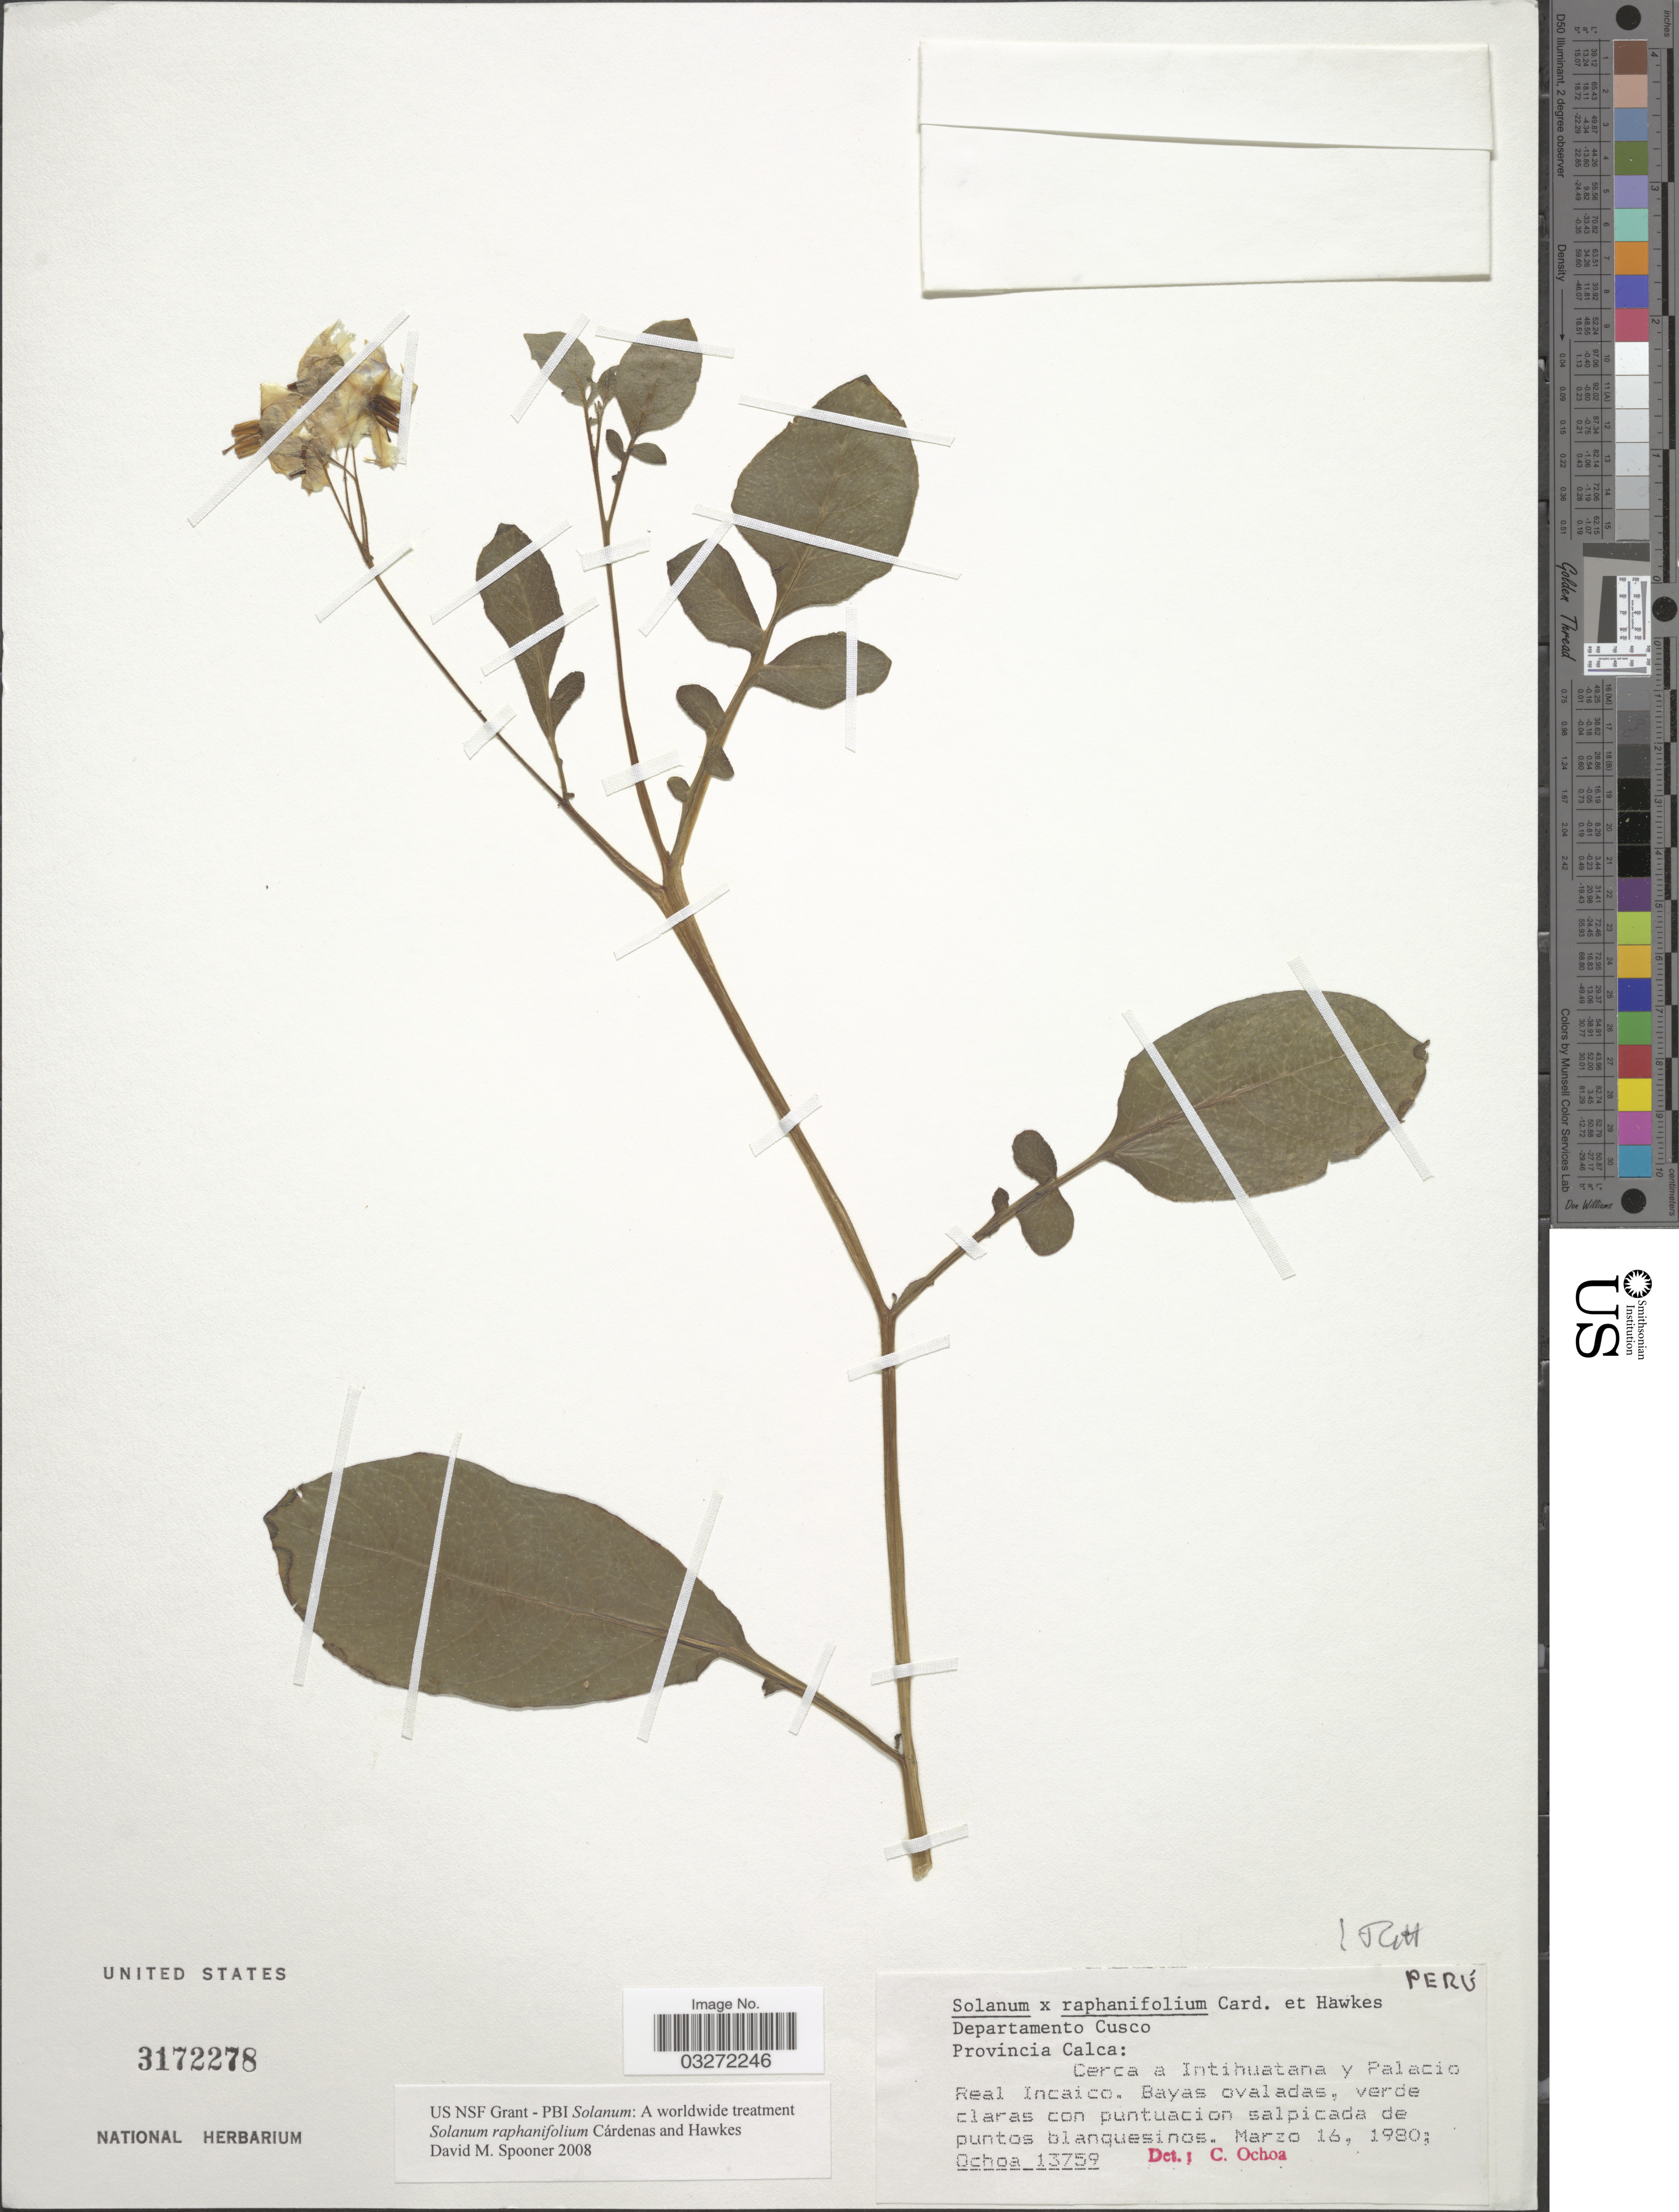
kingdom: Plantae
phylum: Tracheophyta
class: Magnoliopsida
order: Solanales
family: Solanaceae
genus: Solanum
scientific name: Solanum raphanifolium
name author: Cárdenas & Hawkes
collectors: -. Ochoa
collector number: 13759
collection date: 1980-03-16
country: Peru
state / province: Cusco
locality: Departamento Cusco. Provincia Calca: Cerca a Intihuatana y Palacio Real Incaico.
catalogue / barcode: US 3172278